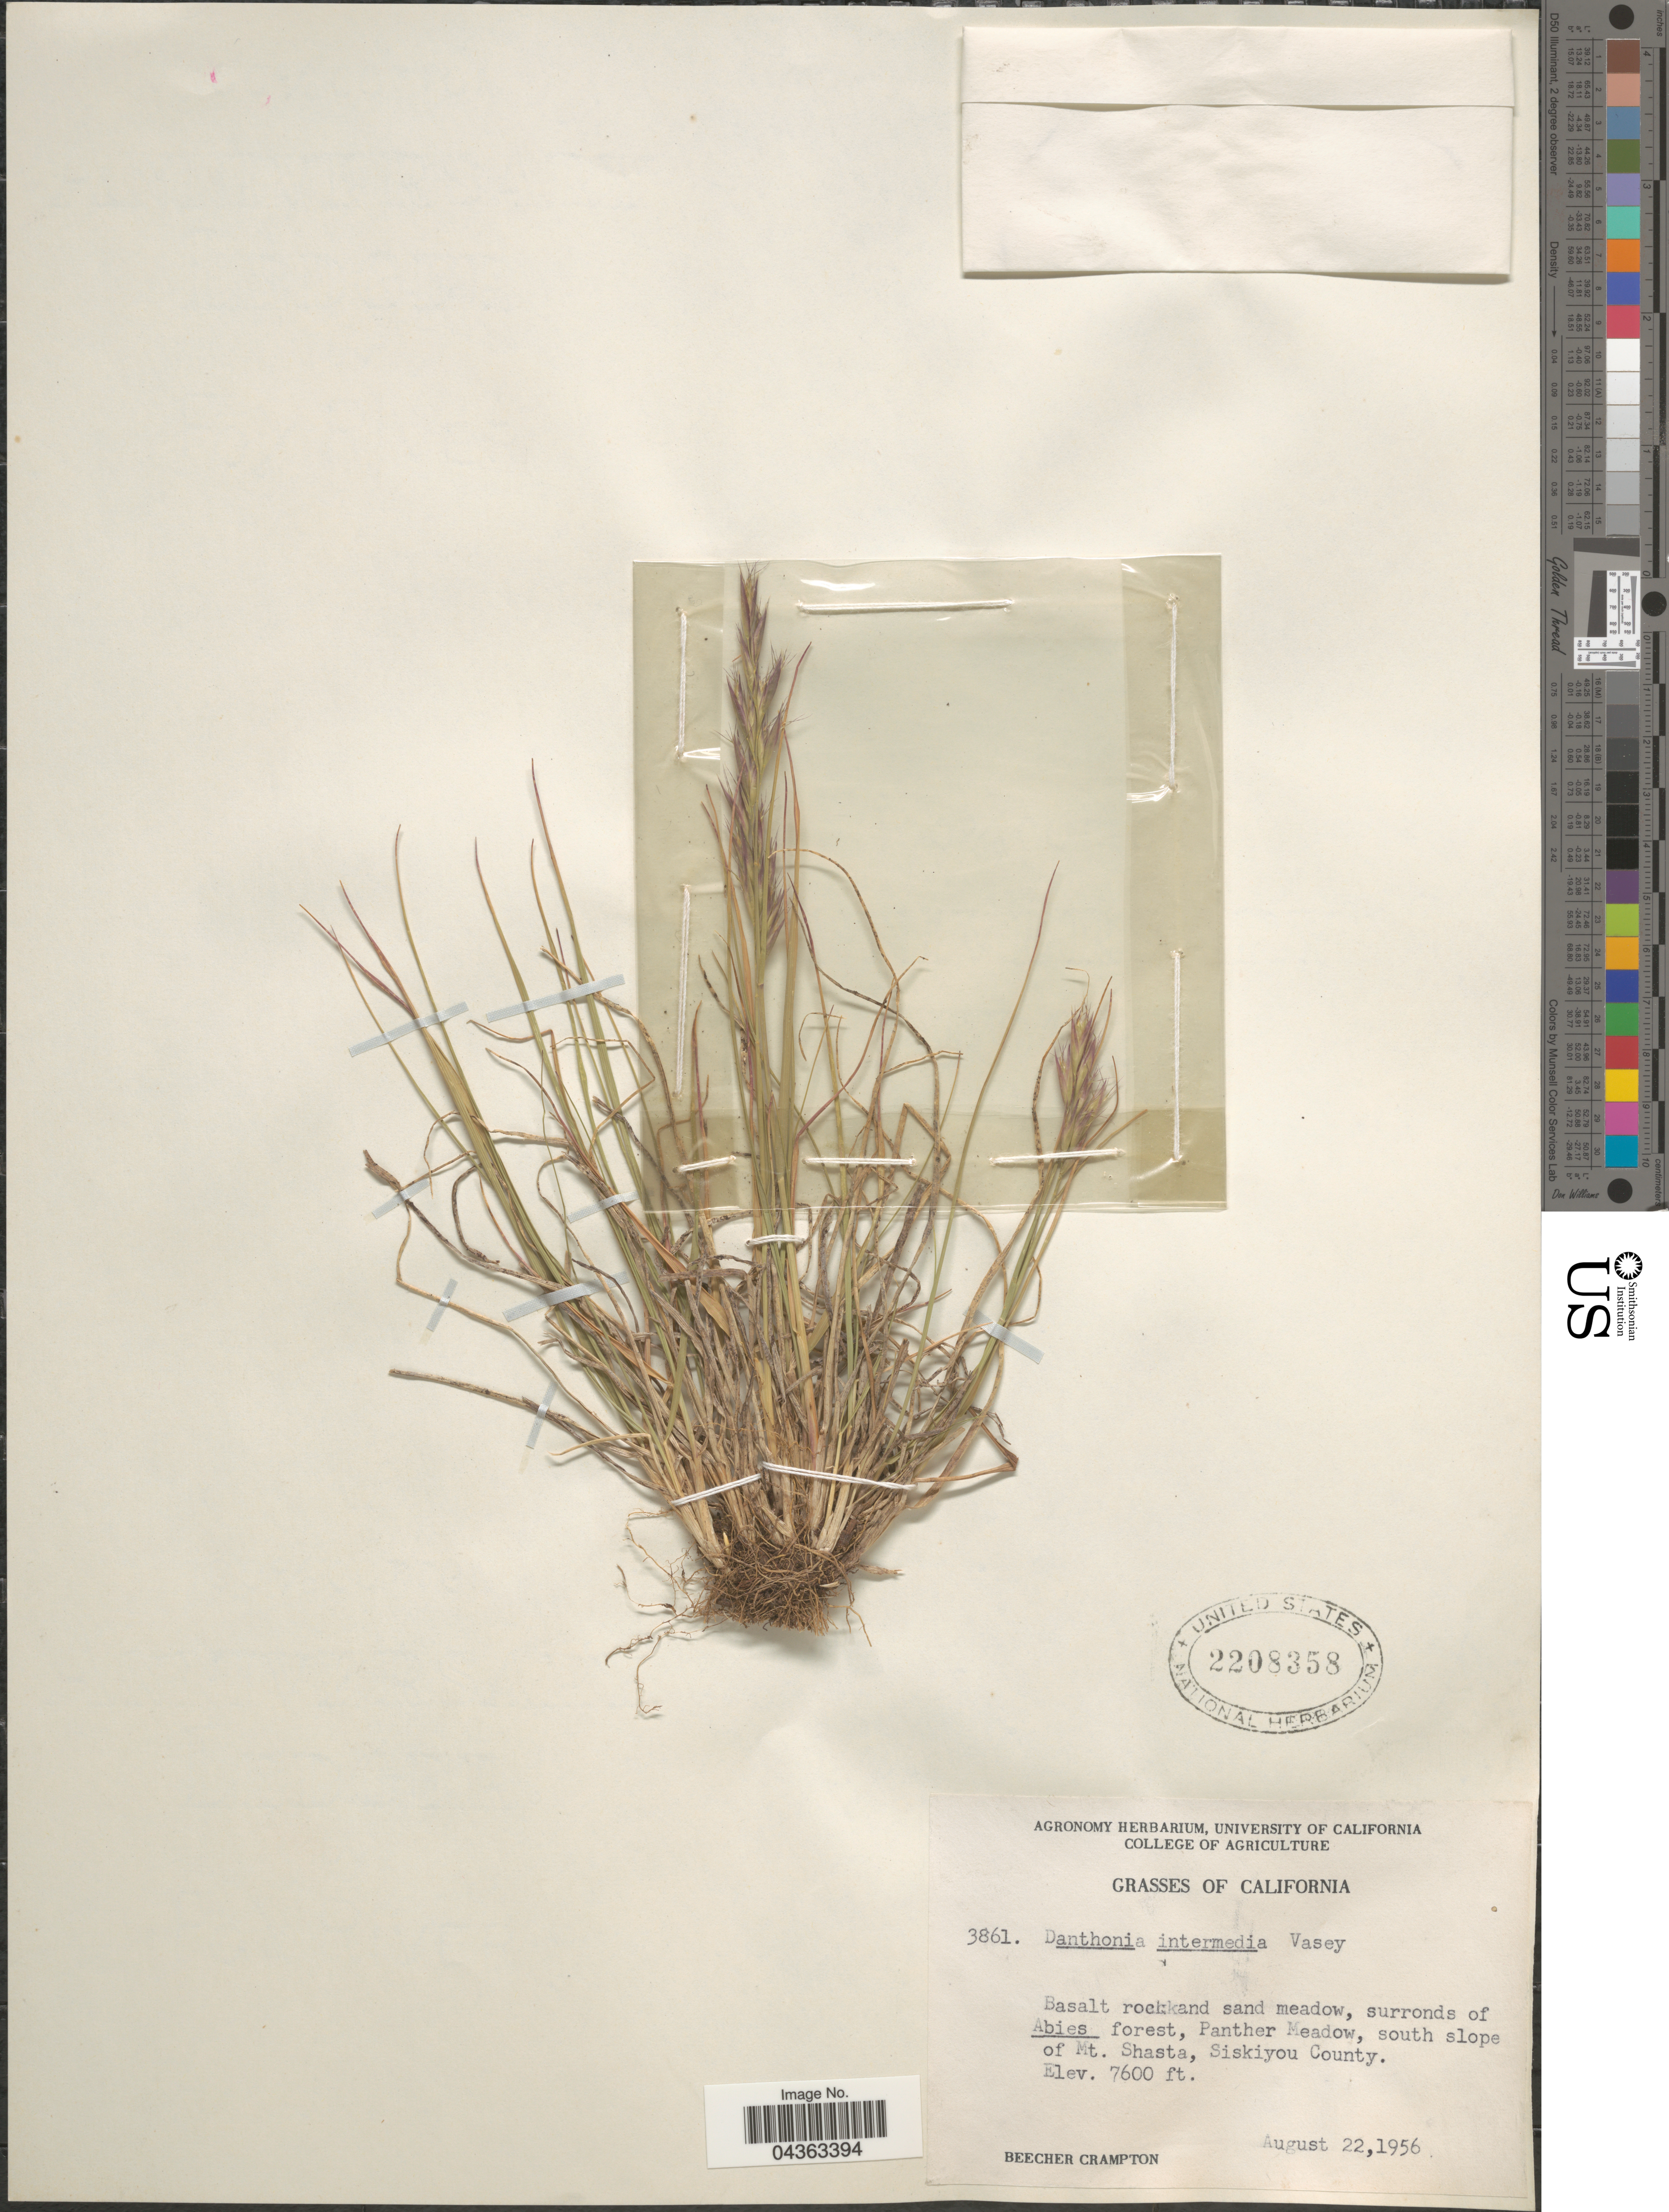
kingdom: Plantae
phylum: Tracheophyta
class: Liliopsida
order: Poales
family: Poaceae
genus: Danthonia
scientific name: Danthonia intermedia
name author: Vasey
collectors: B. Crampton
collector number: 3861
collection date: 1956-08-22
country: United States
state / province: California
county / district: Siskiyou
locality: Basalt rock and sand meadow, surrounds of Abies forest, Panther Meadow, south slope of Mt. Shasta, Siskiyou County.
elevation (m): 2316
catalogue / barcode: US 2208358